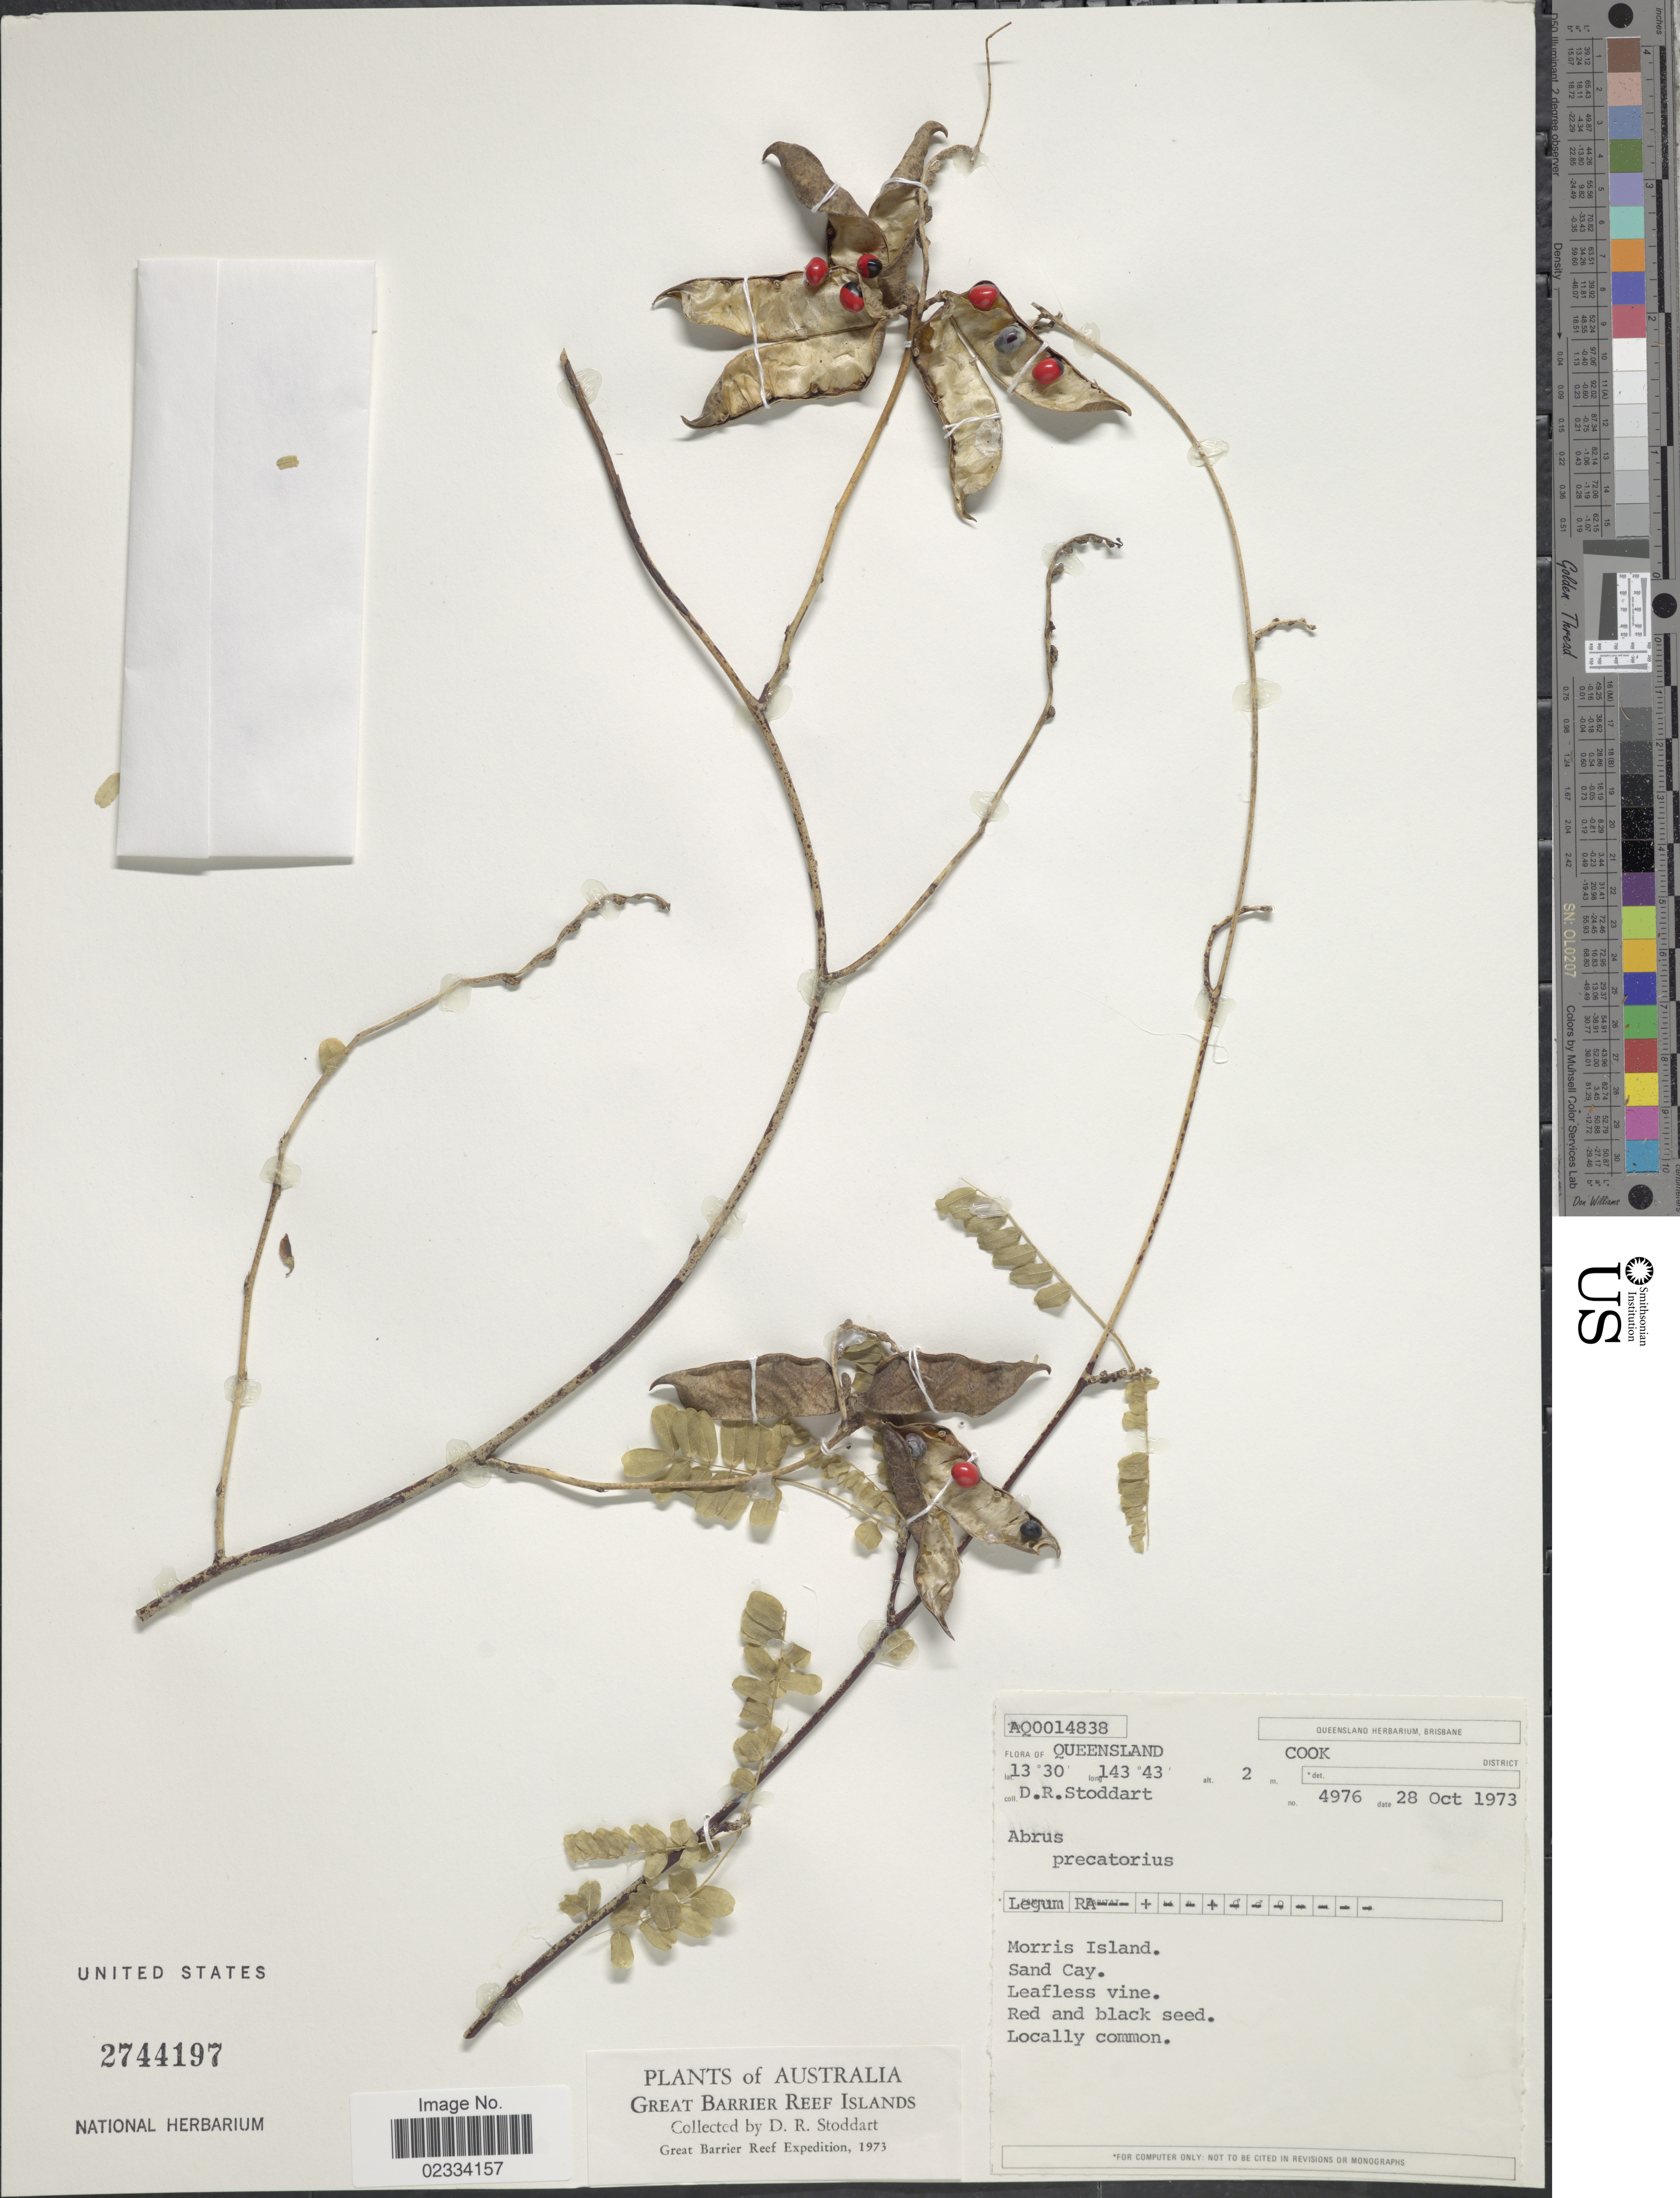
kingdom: Plantae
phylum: Tracheophyta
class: Magnoliopsida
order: Fabales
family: Fabaceae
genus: Abrus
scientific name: Abrus sp.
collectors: D. R. Stoddart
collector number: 4976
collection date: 1973-10-28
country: Australia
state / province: Queensland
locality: Great Barrier Reef Islands. Cook District. Morris Island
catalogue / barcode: US 2744197